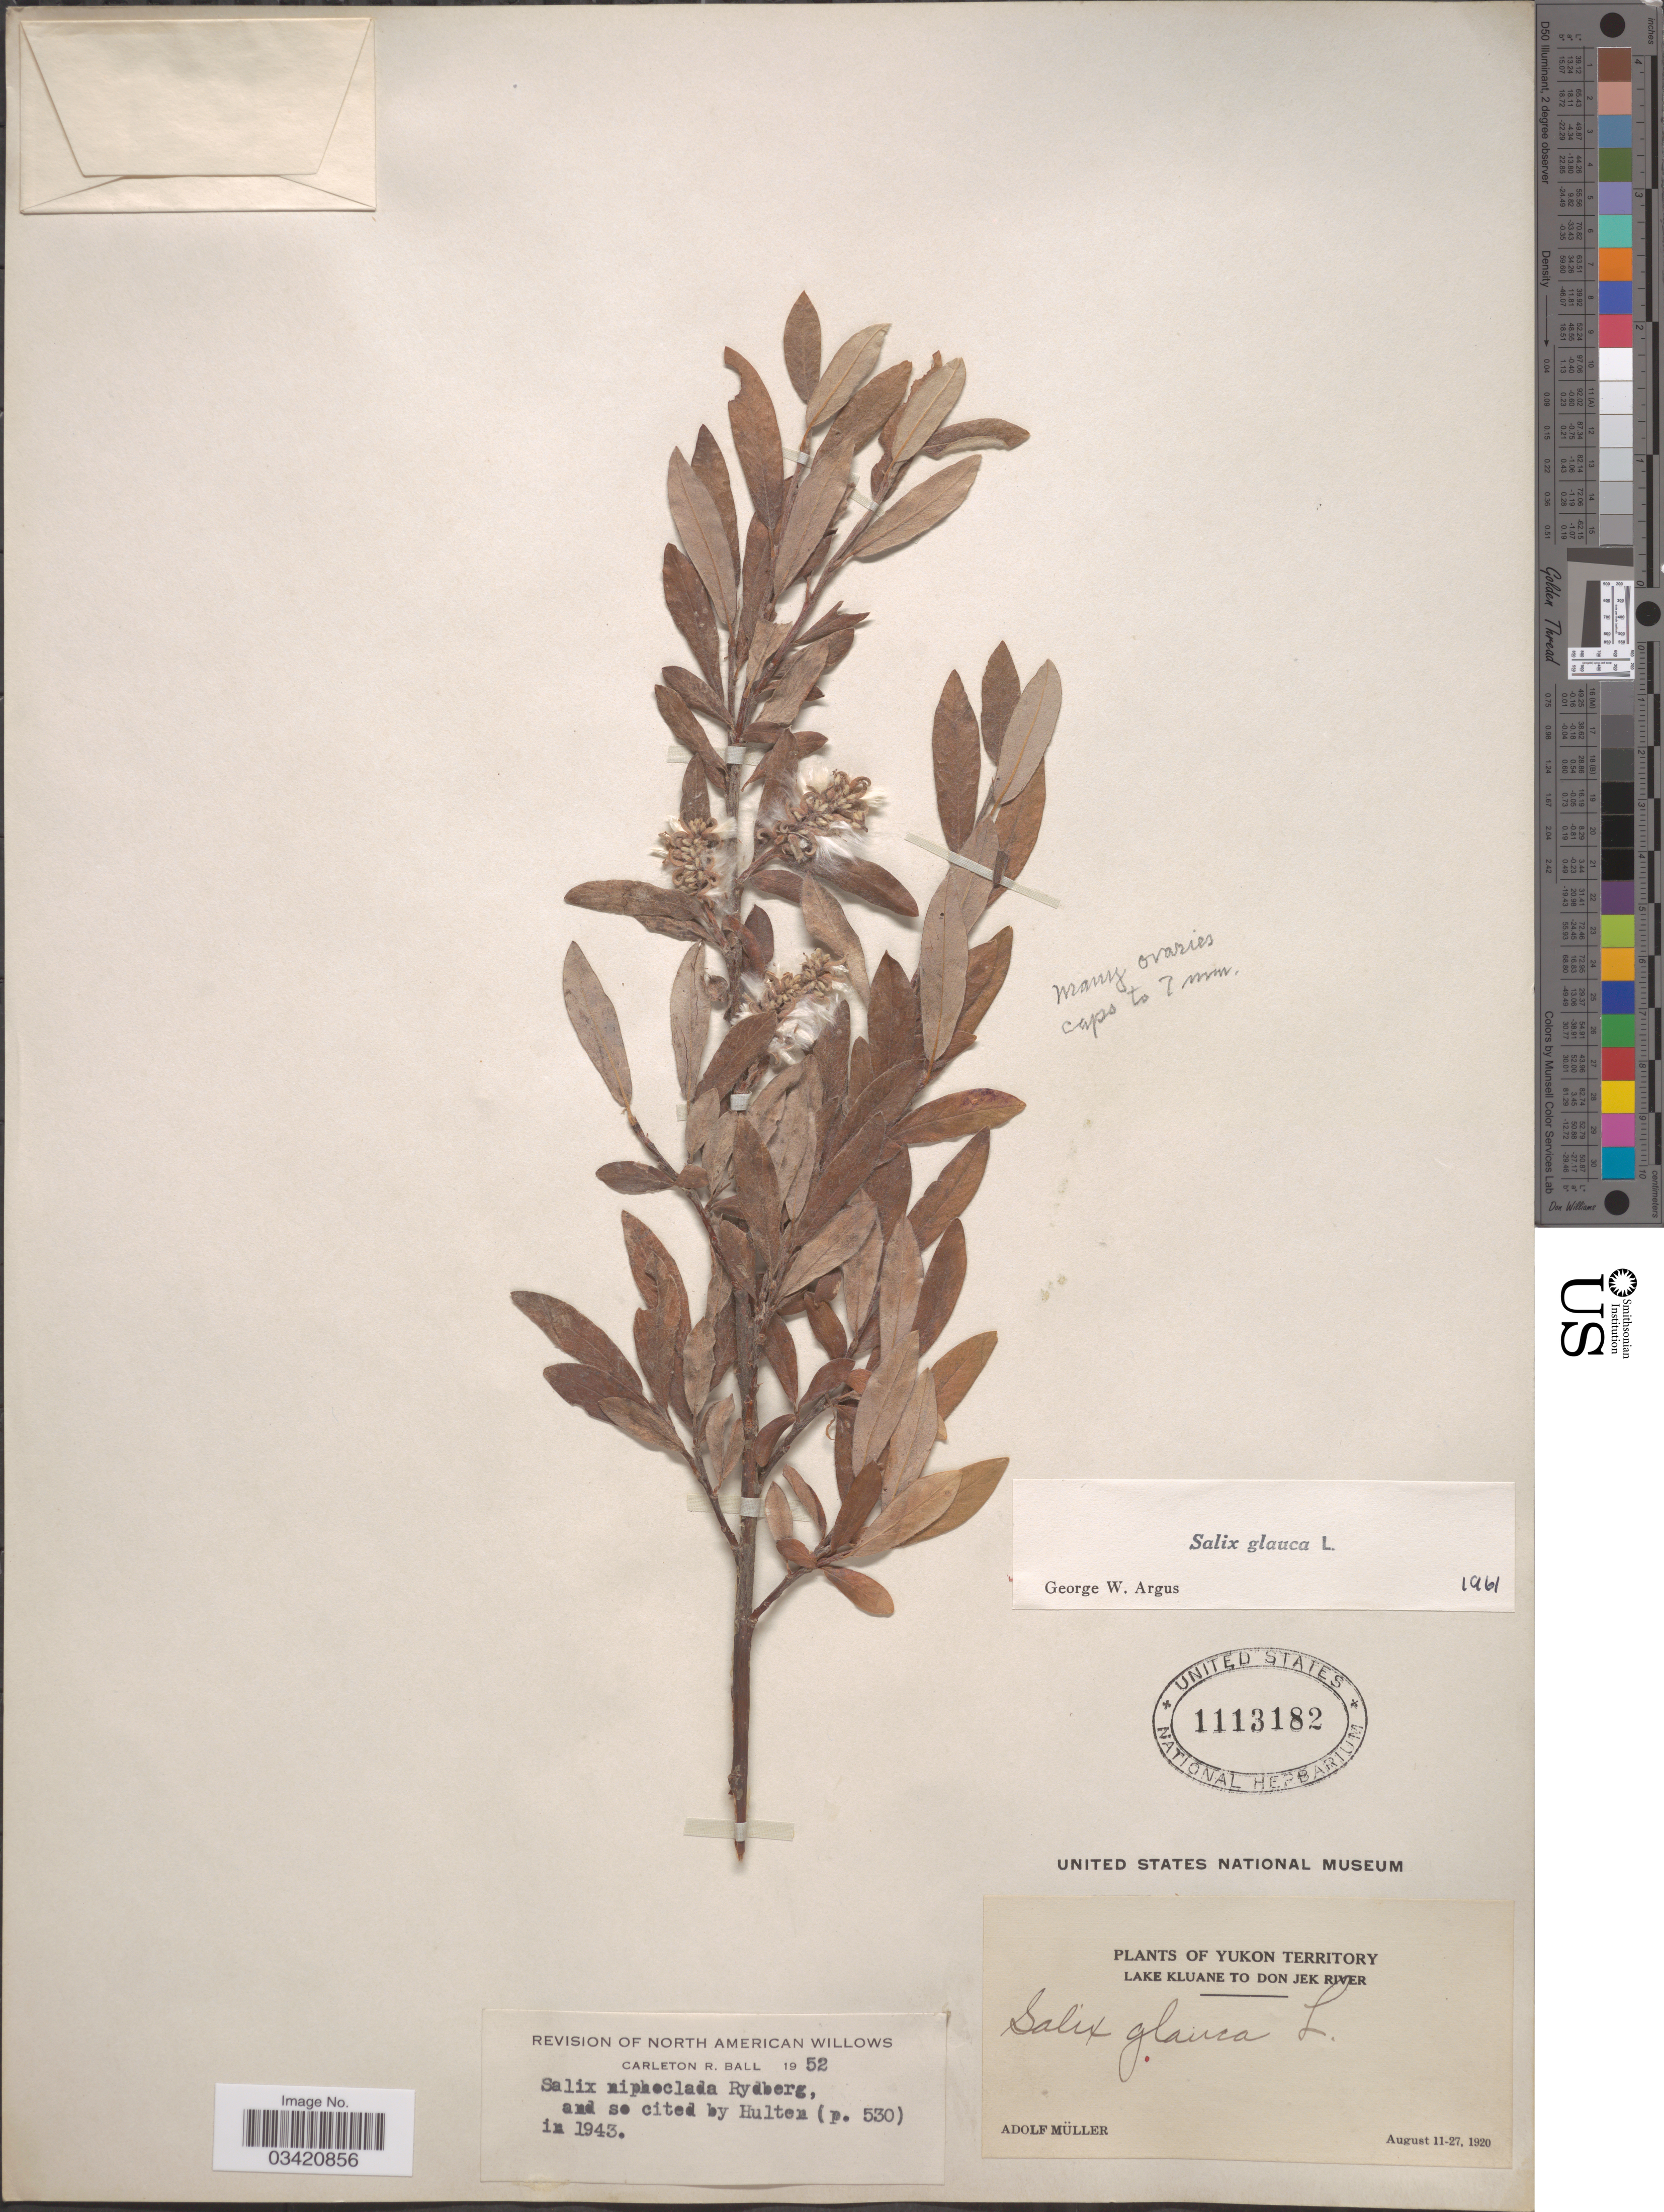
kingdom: Plantae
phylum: Tracheophyta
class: Magnoliopsida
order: Malpighiales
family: Salicaceae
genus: Salix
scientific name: Salix glauca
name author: L.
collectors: A. Muller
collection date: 1920-08-11/1920-08-27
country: Canada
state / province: Yukon Territory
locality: Lake Kluane to Don Jek River.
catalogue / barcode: US 1113182